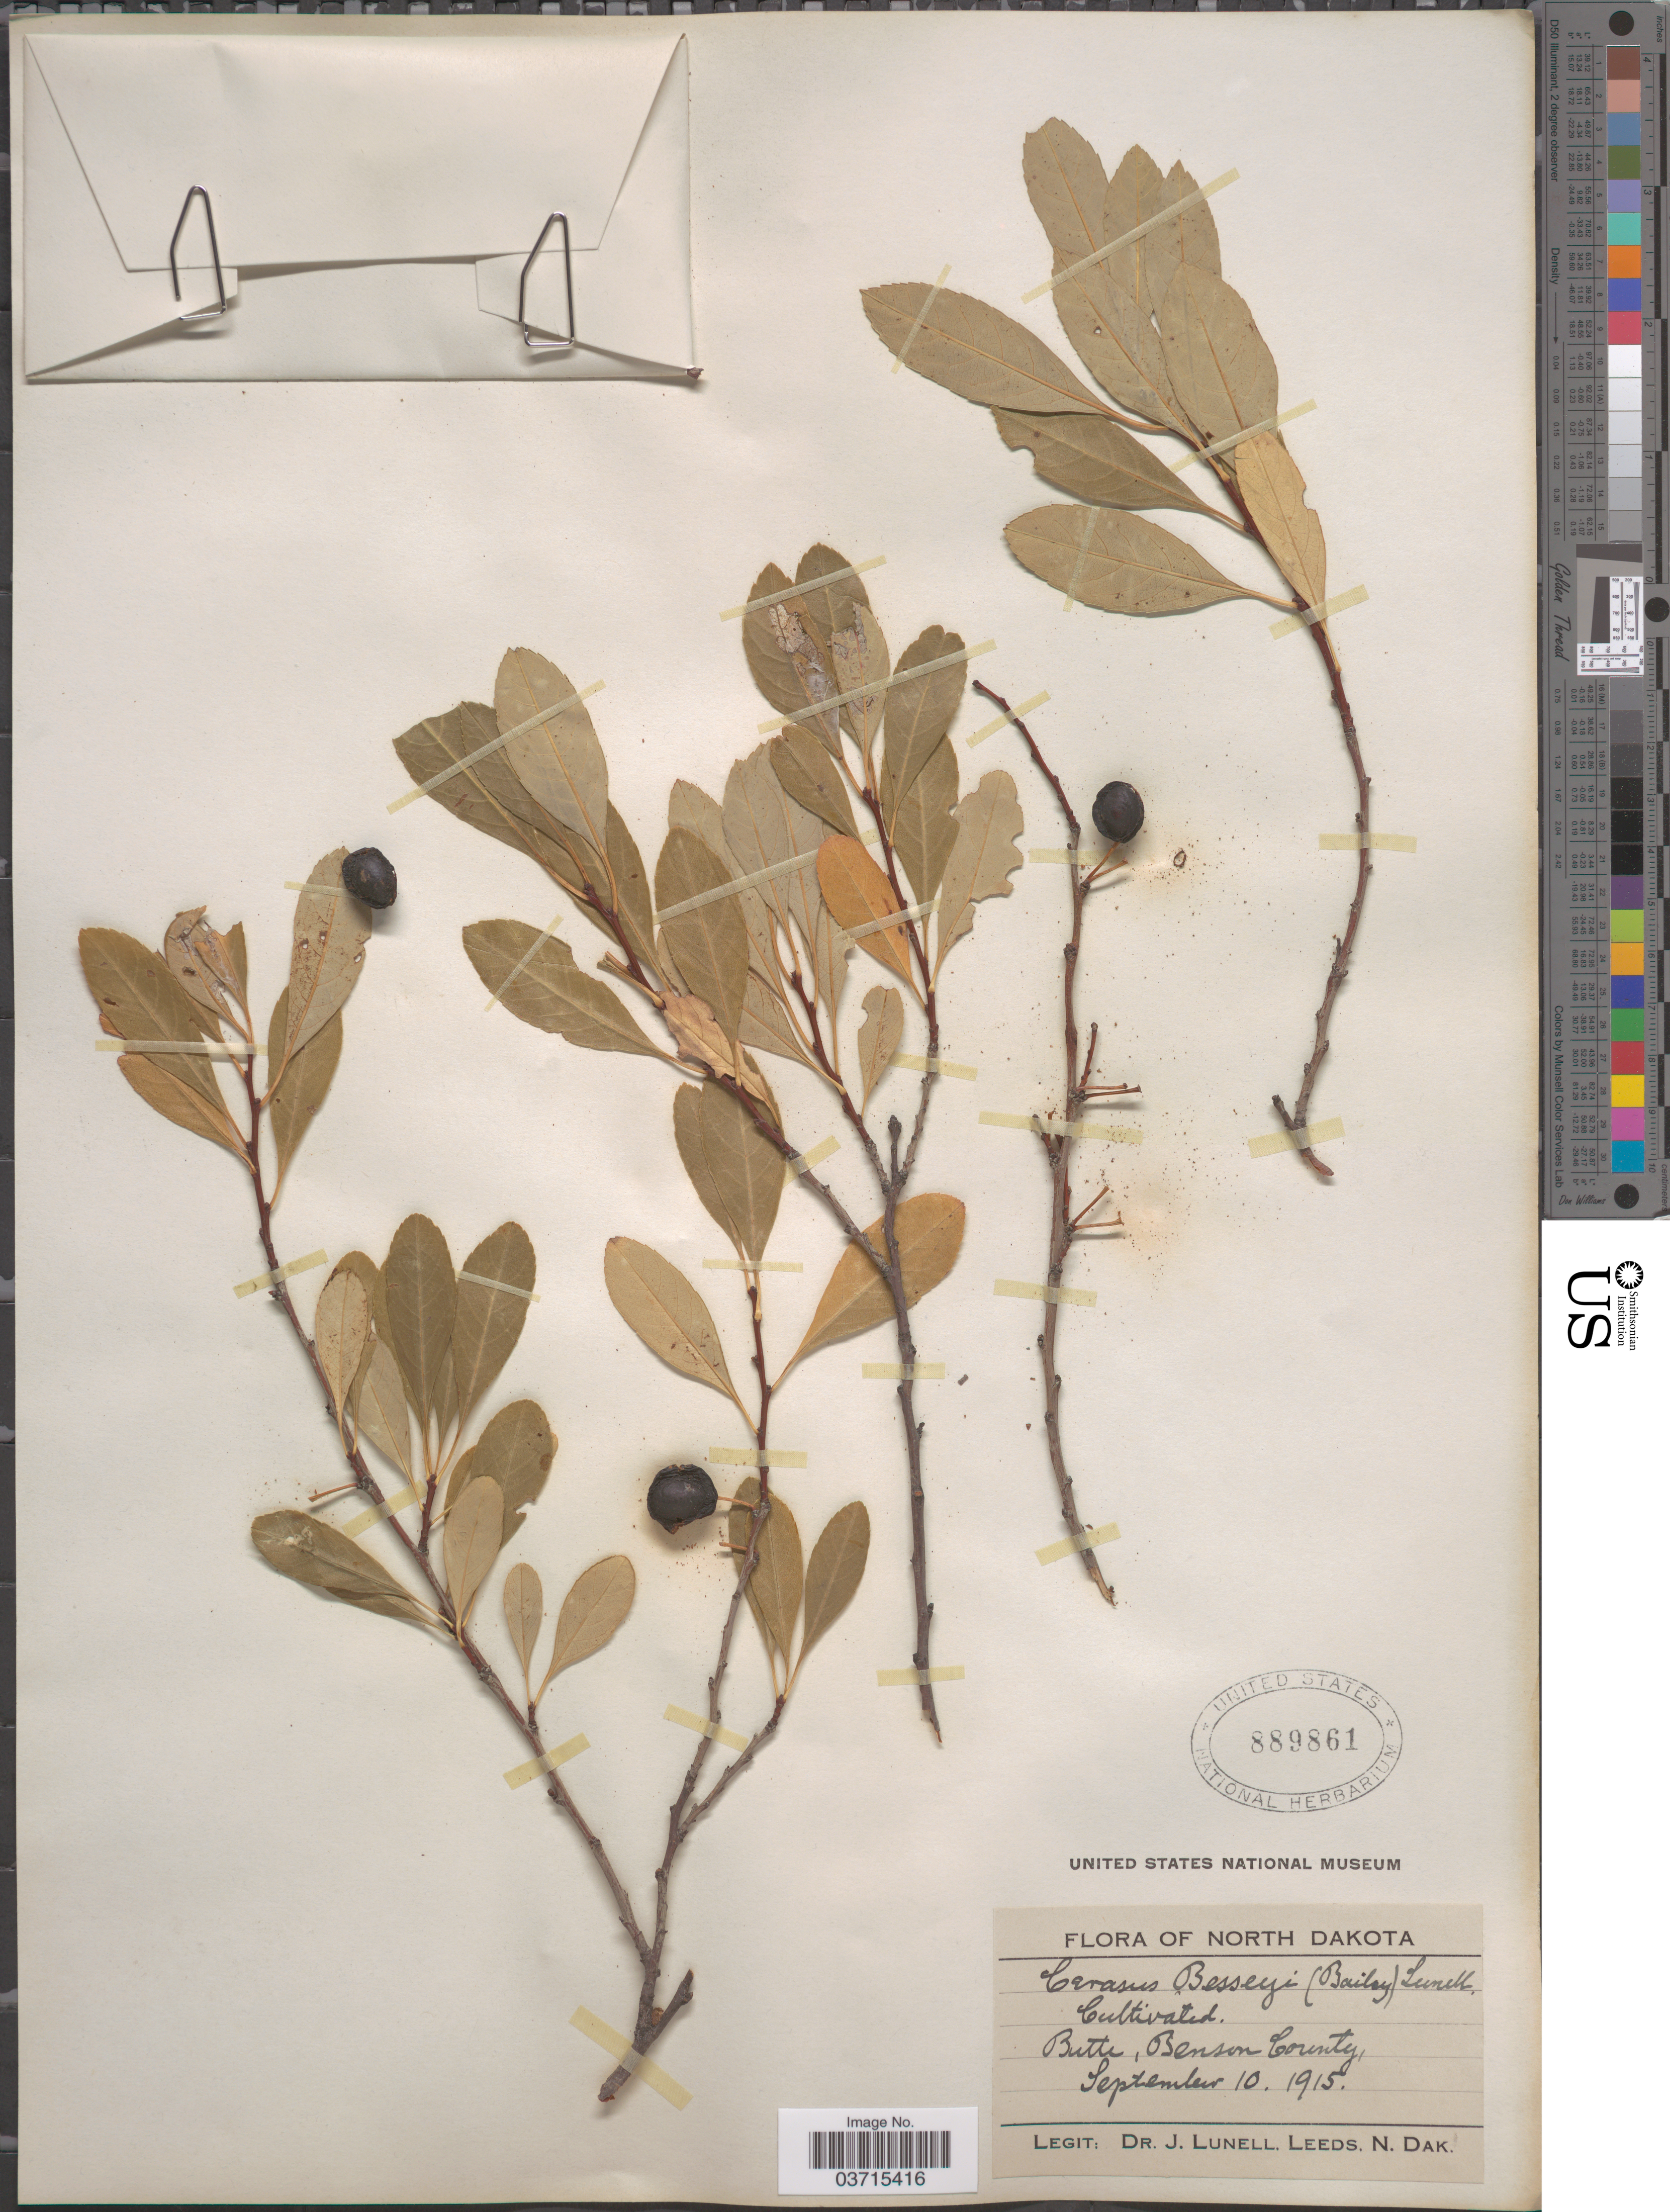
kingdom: Plantae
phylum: Tracheophyta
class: Magnoliopsida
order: Rosales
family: Rosaceae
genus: Prunus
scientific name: Prunus besseyi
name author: L.H. Bailey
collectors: J. Lunell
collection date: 1915-09-10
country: United States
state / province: North Dakota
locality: Butte, Benson County.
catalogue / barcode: US 889861